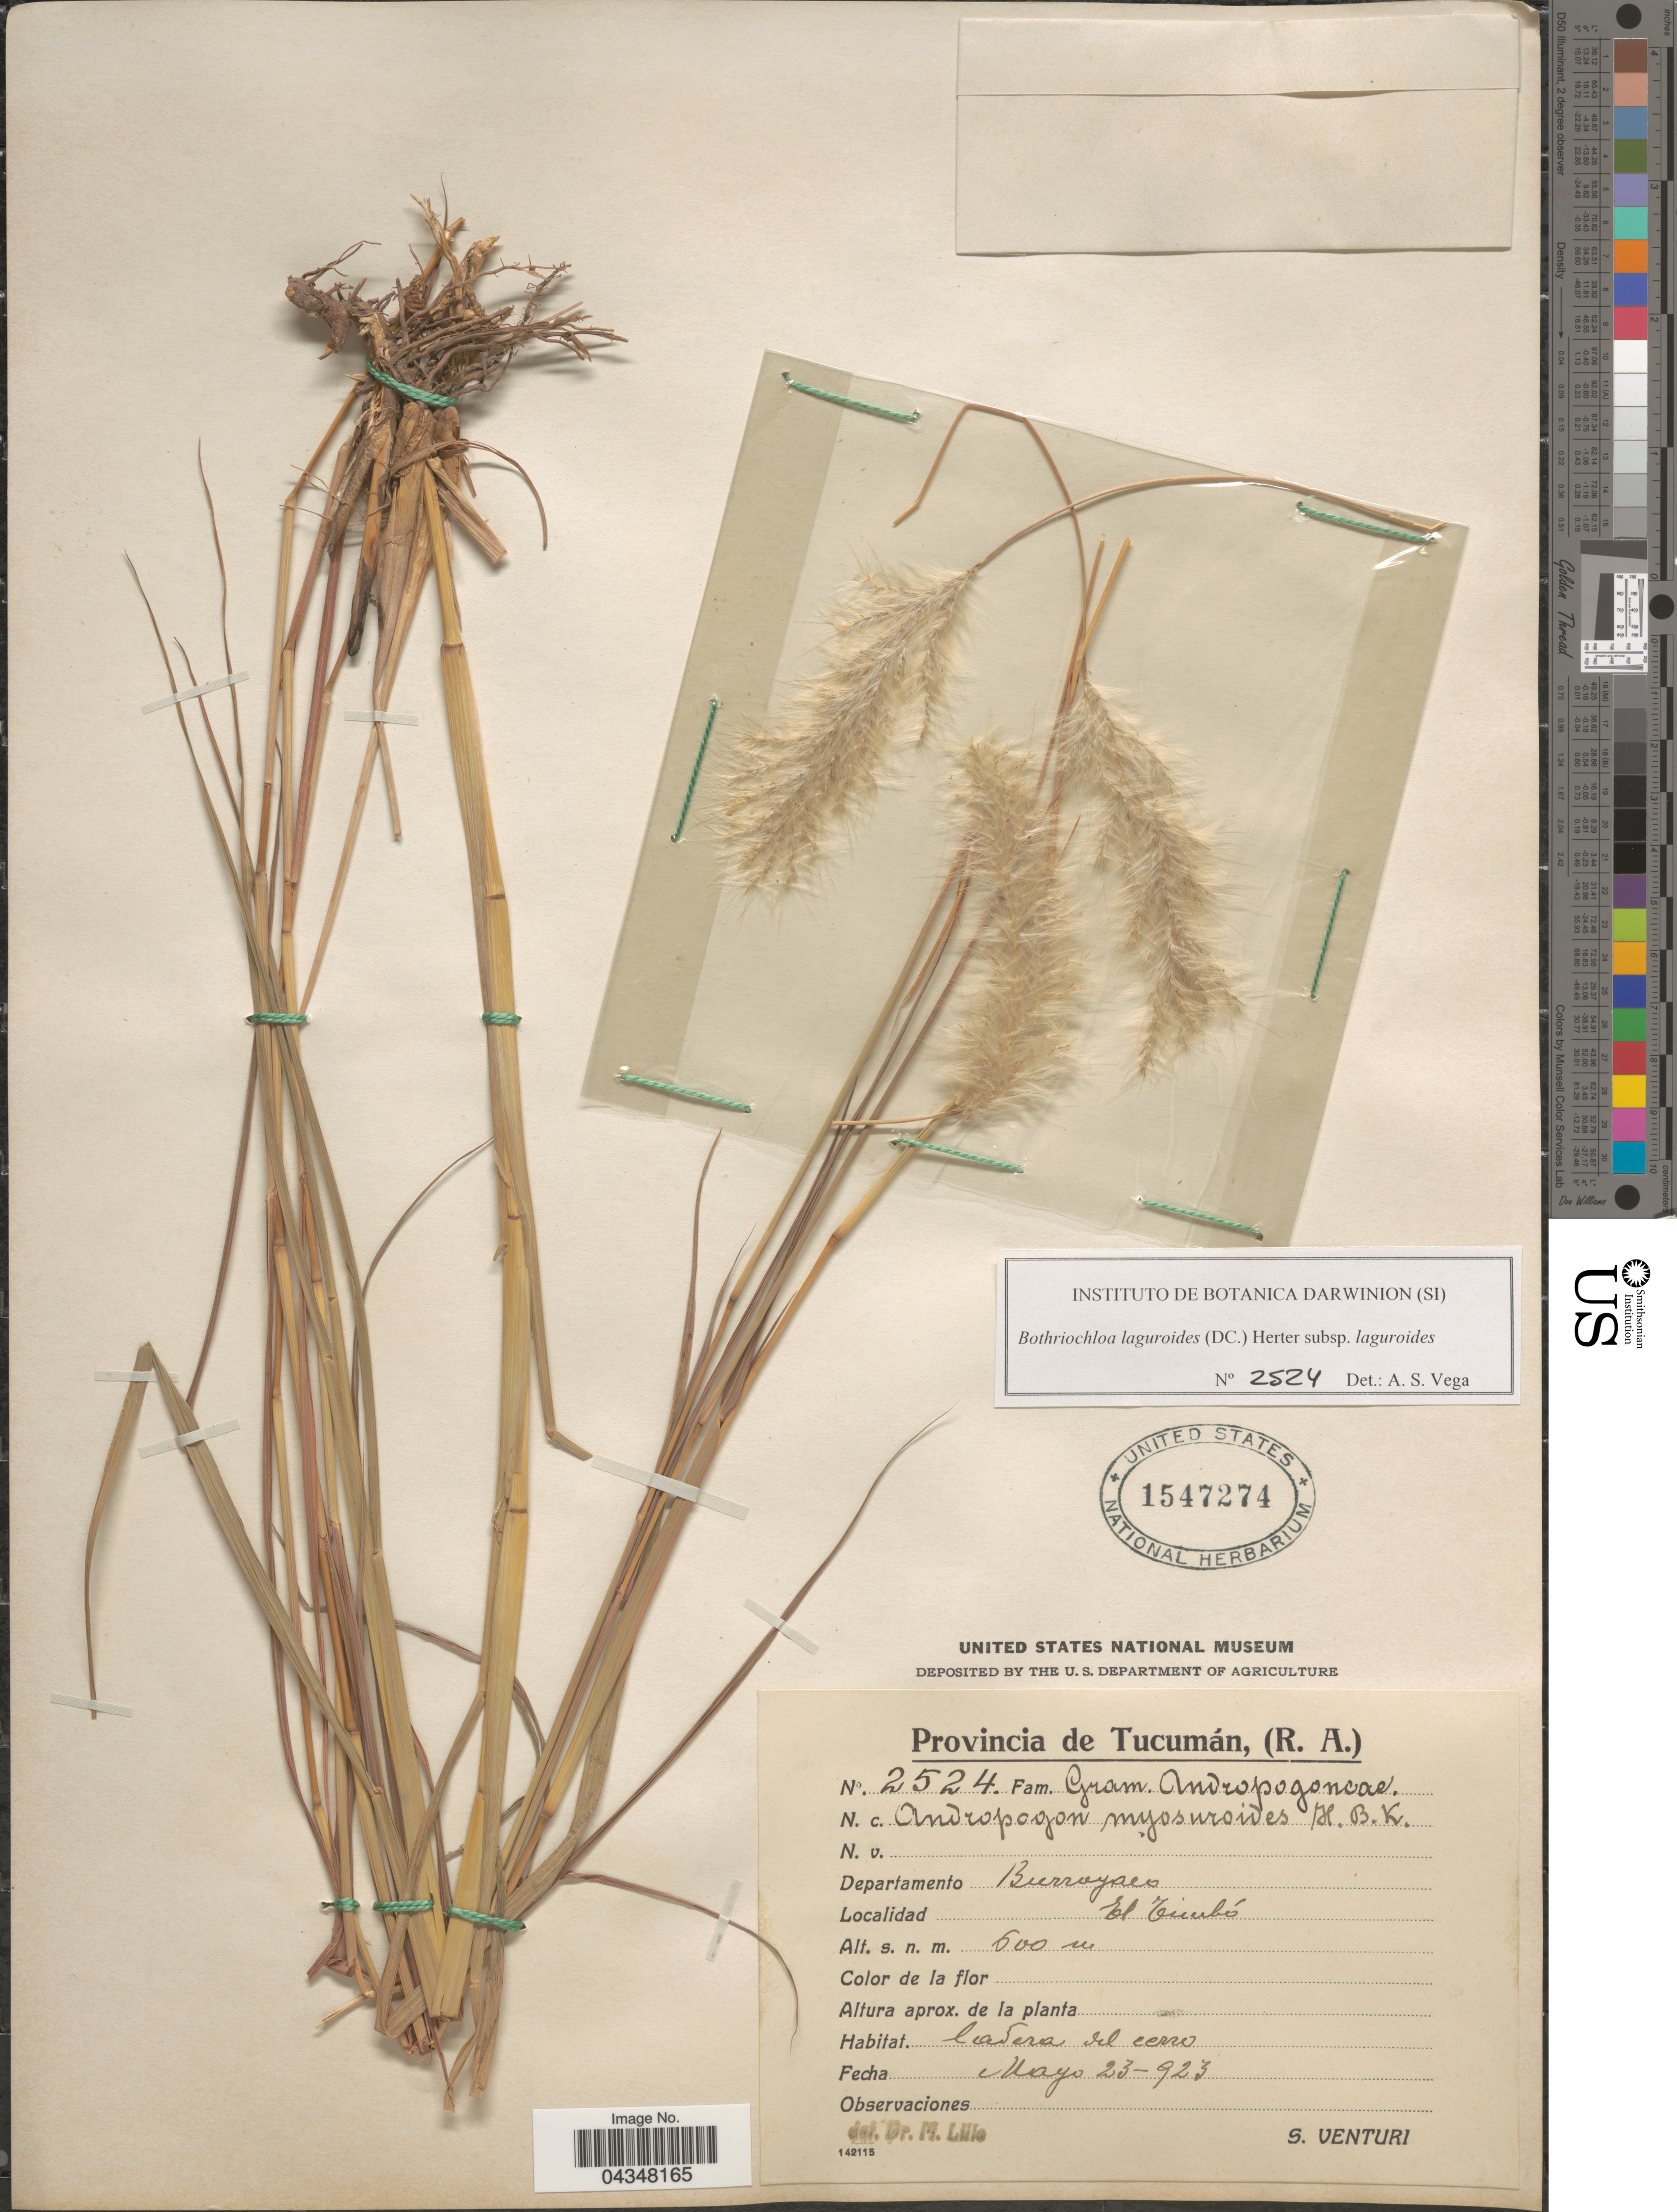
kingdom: Plantae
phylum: Tracheophyta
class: Liliopsida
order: Poales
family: Poaceae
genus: Bothriochloa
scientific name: Bothriochloa laguroides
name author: (DC.) Herter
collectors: S. Venturi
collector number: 2524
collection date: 1923-05-23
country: Argentina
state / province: Tucuman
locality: Departamento Burruyacú.El Timbó.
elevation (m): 500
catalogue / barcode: US 1547274